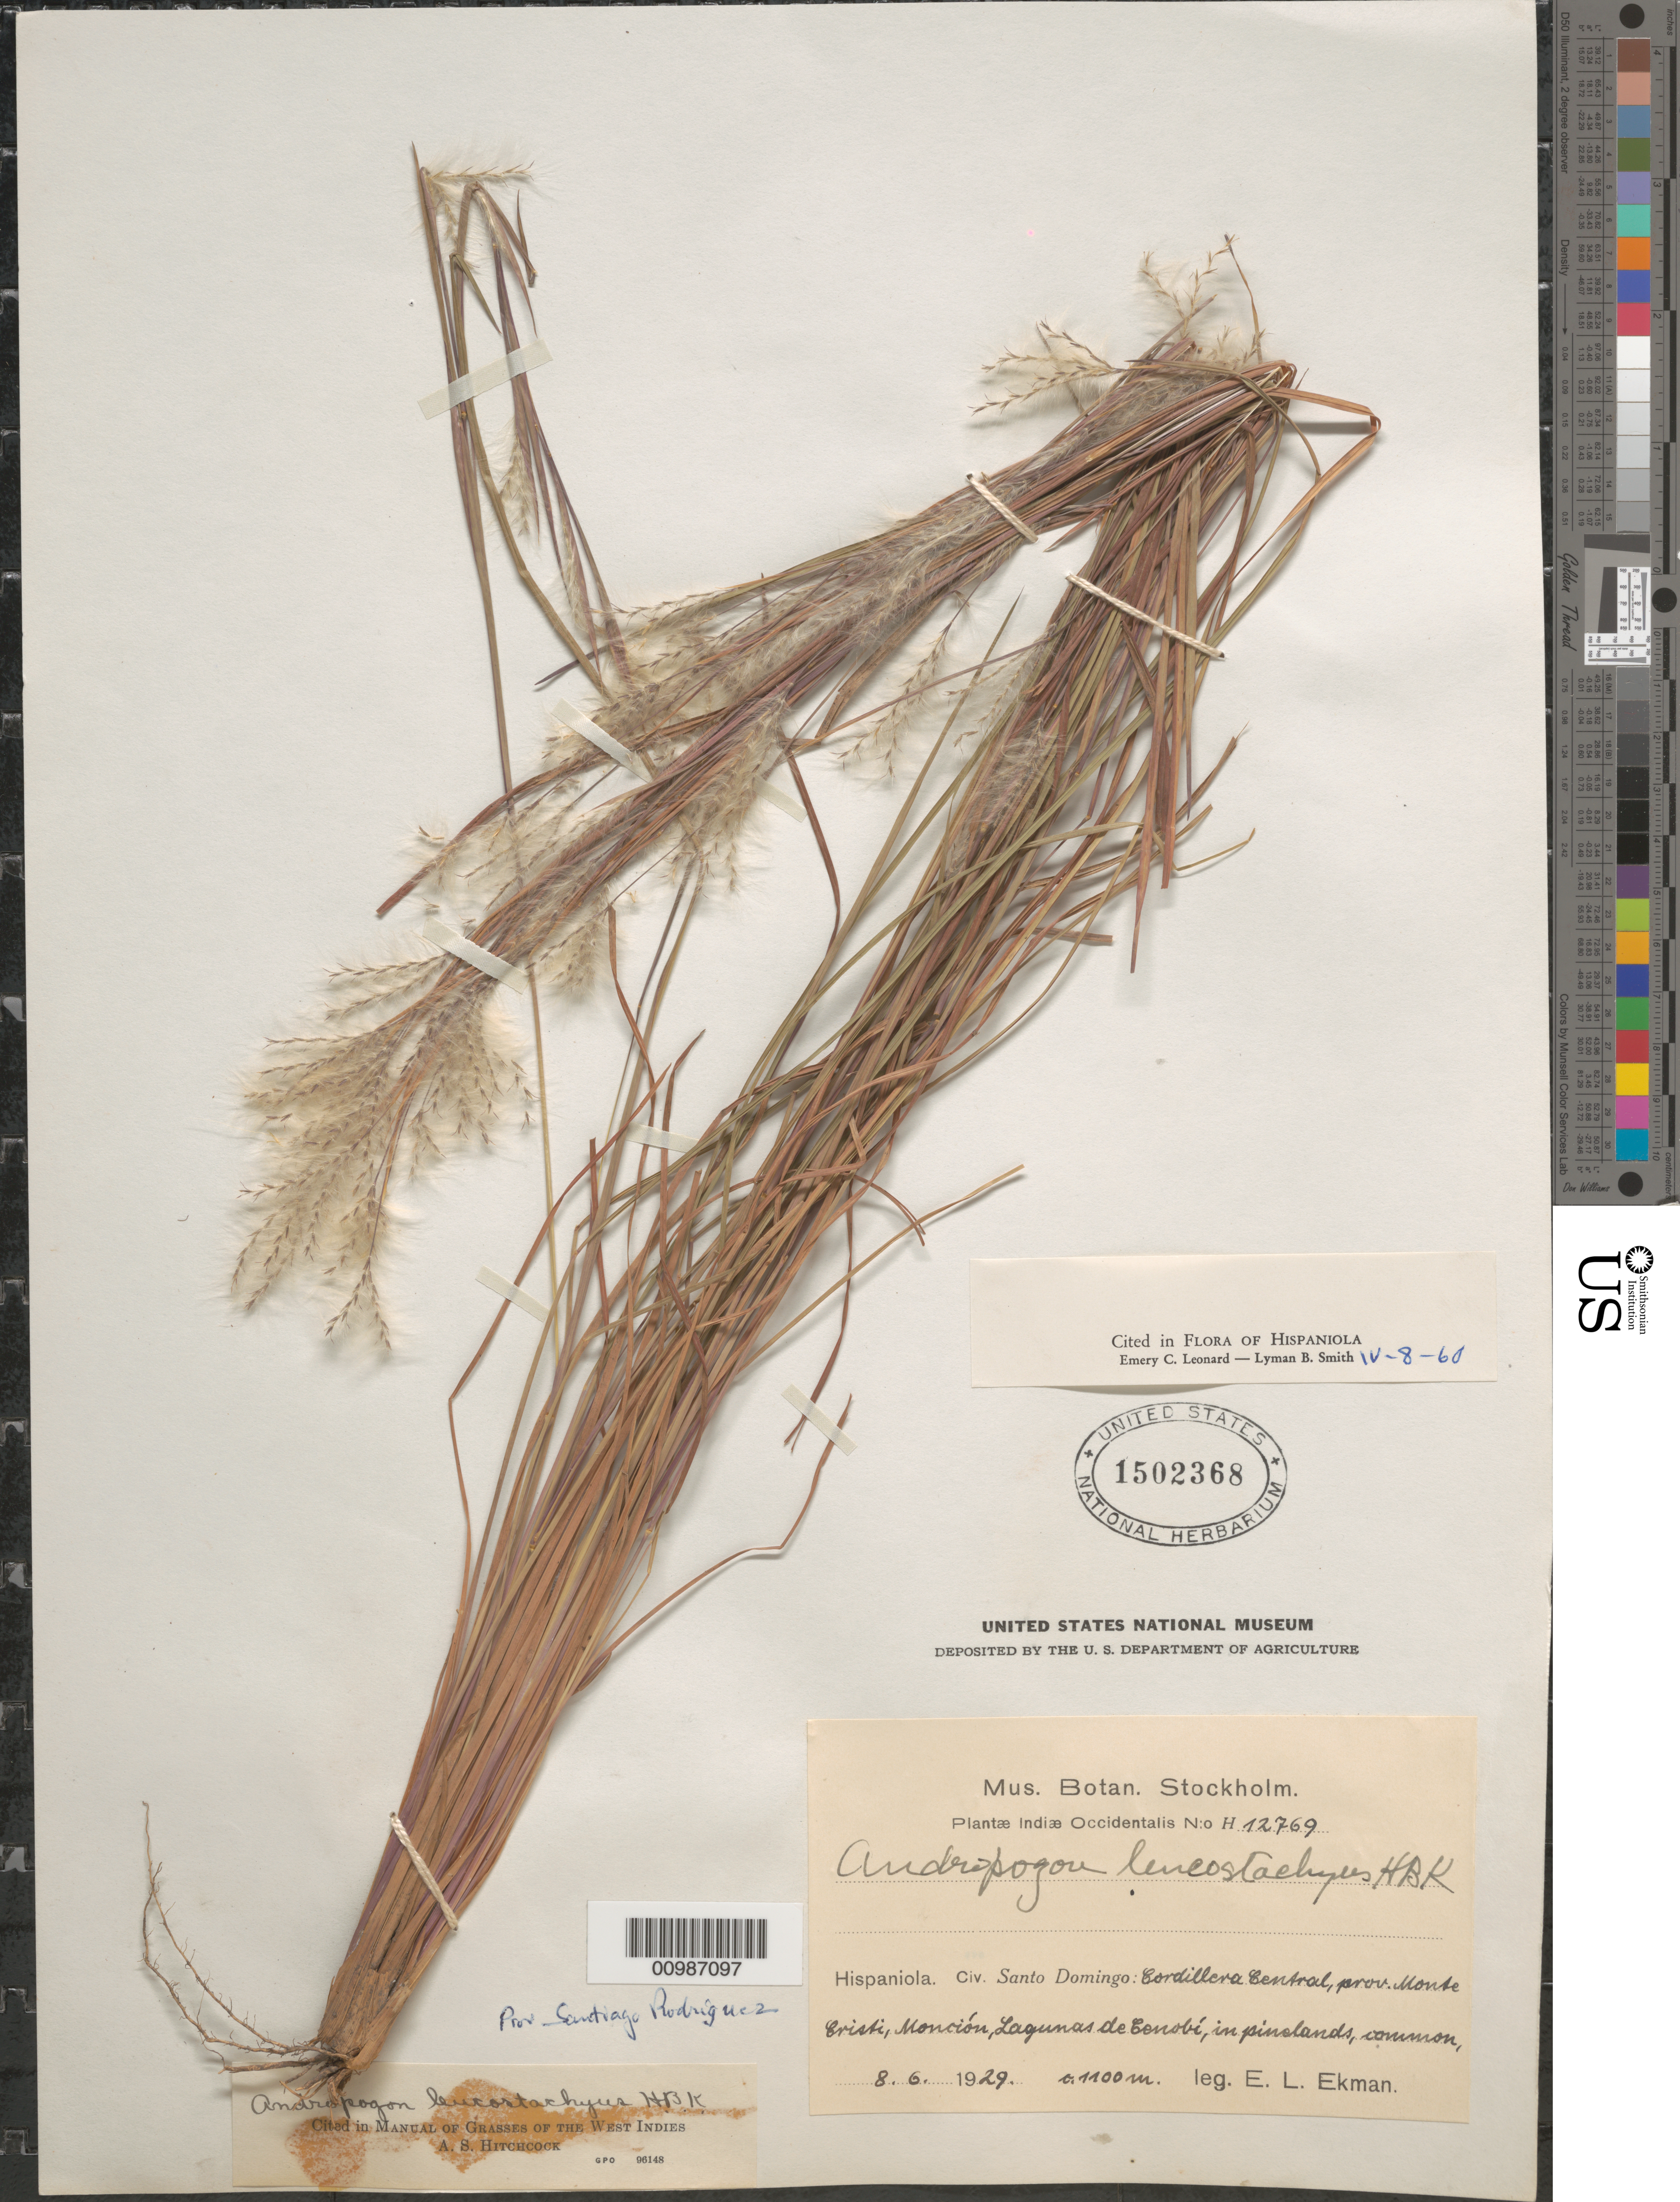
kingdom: Plantae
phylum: Tracheophyta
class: Liliopsida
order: Poales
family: Poaceae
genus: Andropogon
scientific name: Andropogon leucostachyus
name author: Kunth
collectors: E. L. Ekman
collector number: H 12769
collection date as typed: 08 Jun 1929 to 06 Aug 1929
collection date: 1929-06-08/1929-08-06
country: Dominican Republic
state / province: Santiago Rodríguez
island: Hispaniola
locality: Cordillera Central, Moncion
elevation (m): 1100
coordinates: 0 N, 0 E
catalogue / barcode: US 1502368